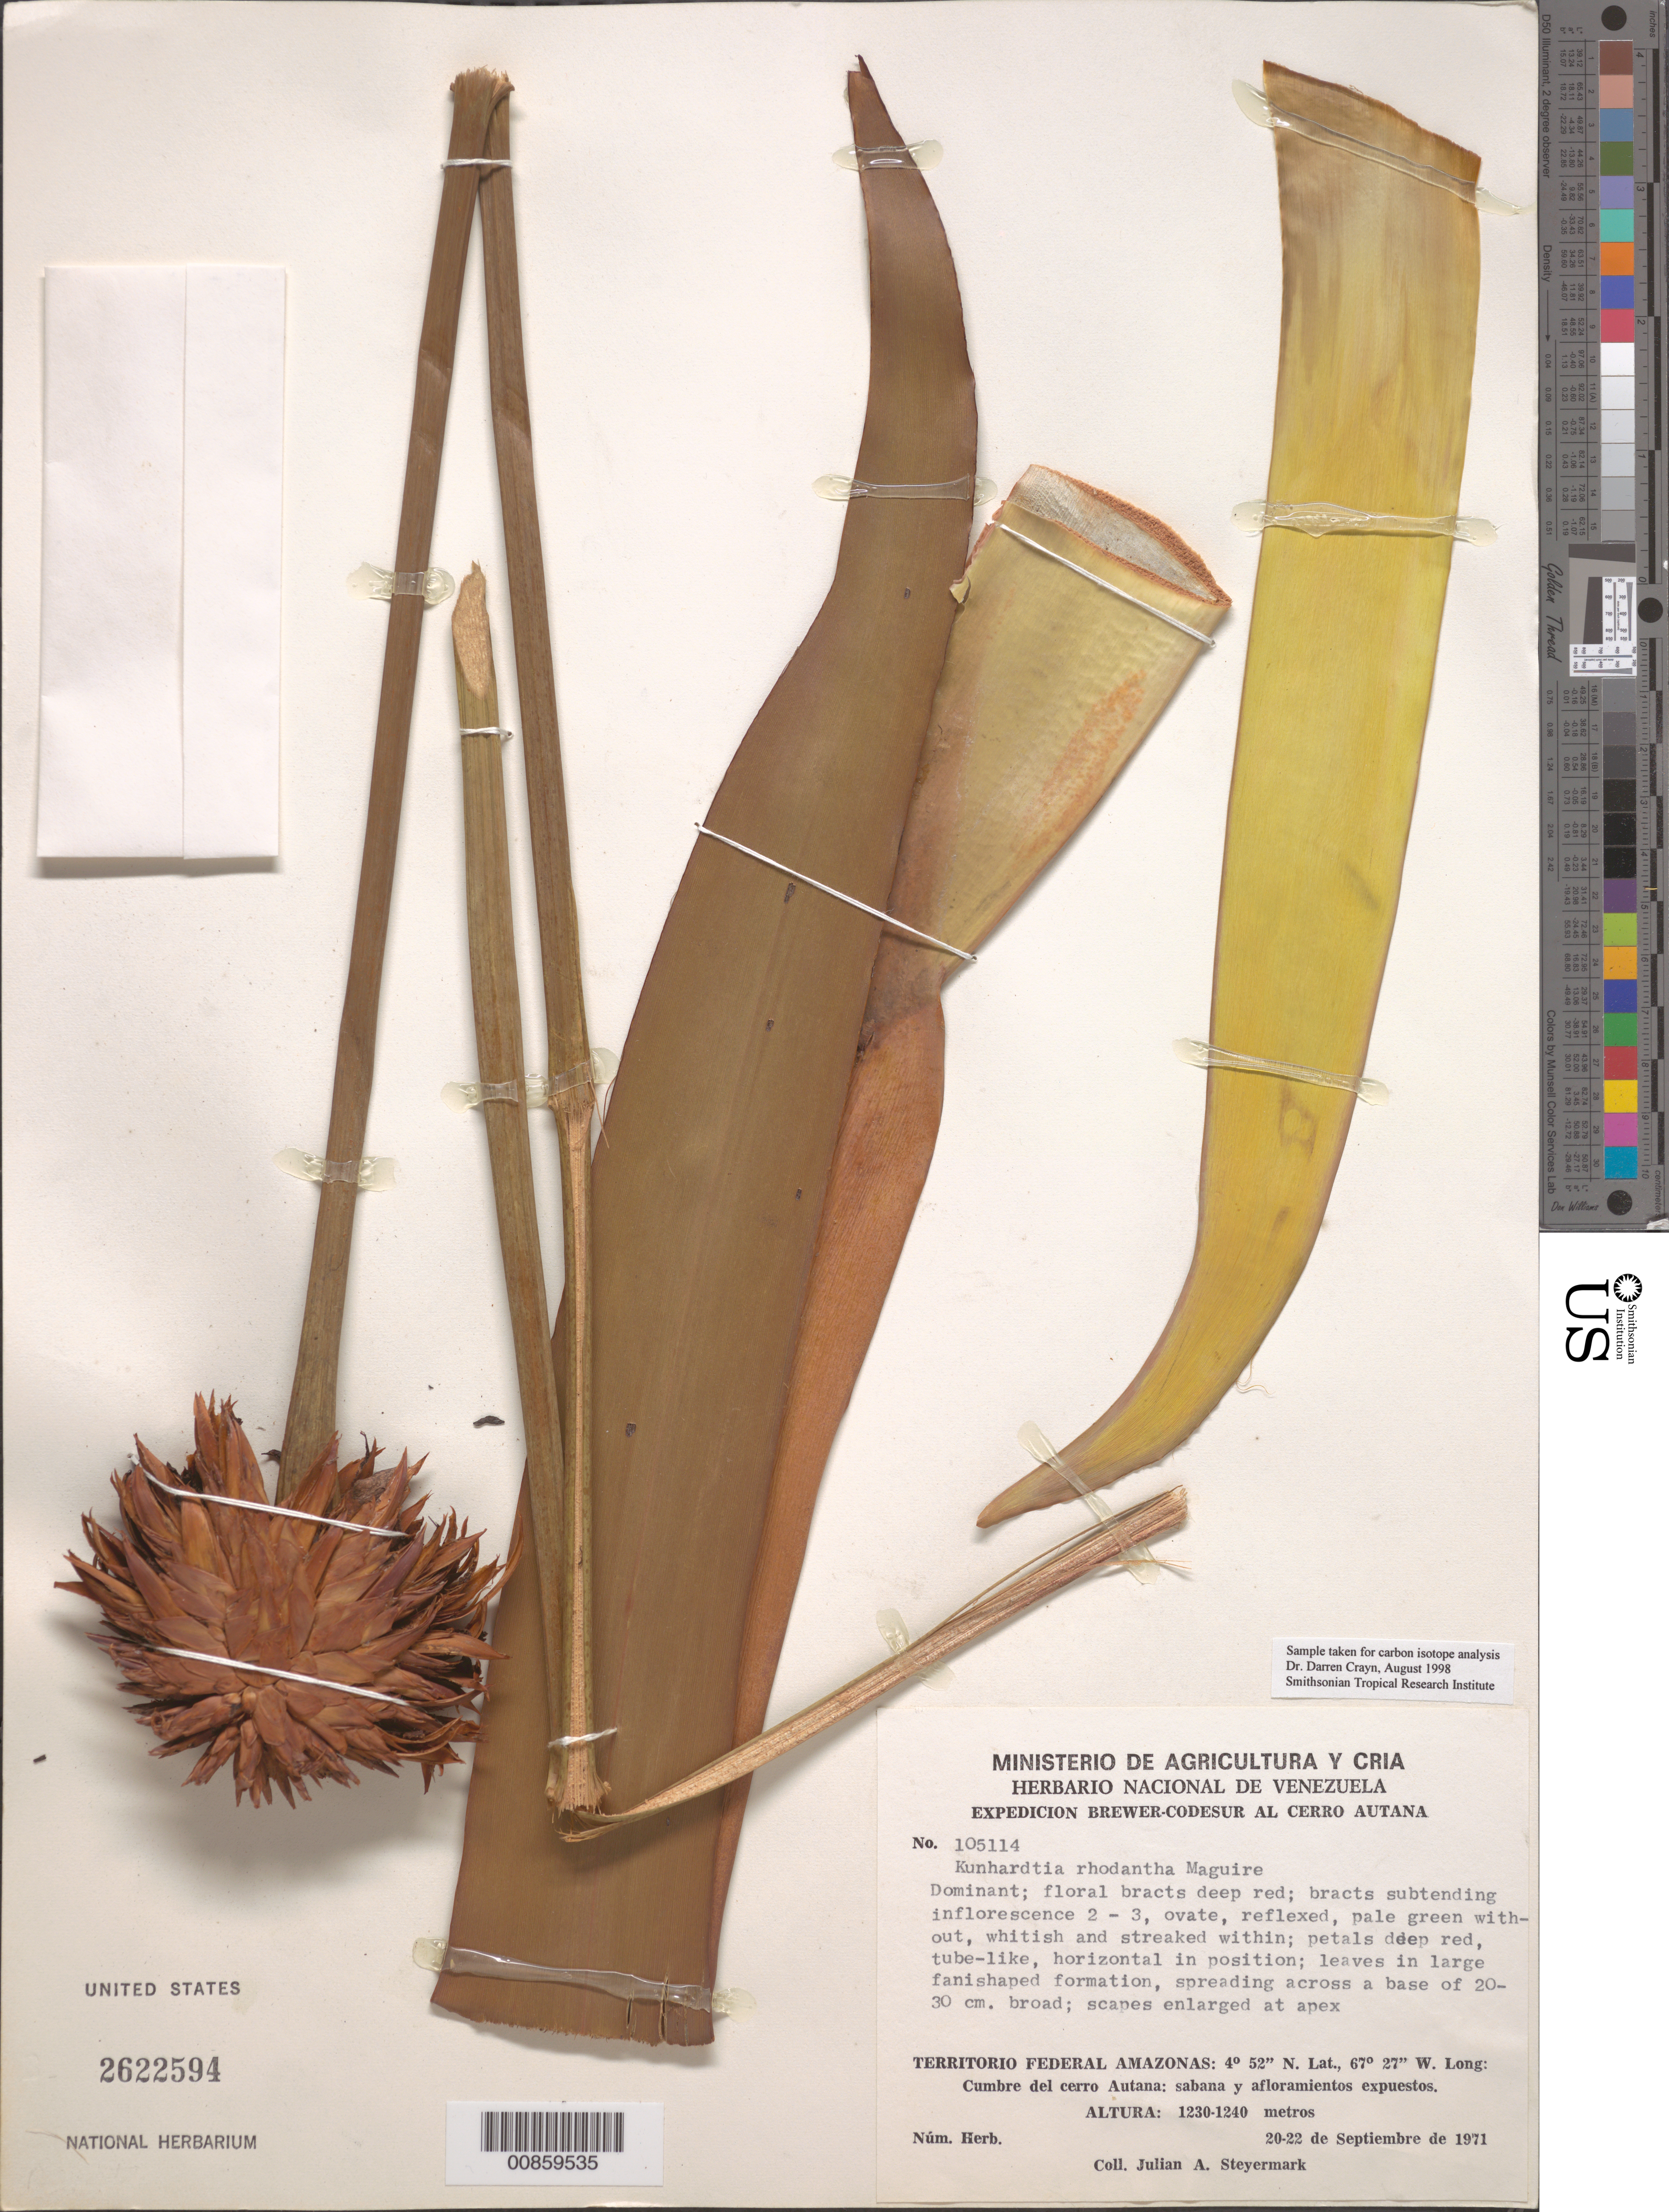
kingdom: Plantae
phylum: Tracheophyta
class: Liliopsida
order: Poales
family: Rapateaceae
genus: Kunhardtia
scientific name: Kunhardtia rhodantha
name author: Maguire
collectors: J. Steyermark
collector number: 105114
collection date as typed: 20-Sep-71 to 22-Sep-71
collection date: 1971-09-20/1971-09-22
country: Venezuela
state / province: Amazonas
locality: Cerro Autana, cumbre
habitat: Sabana y afloramientos expuestos.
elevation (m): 1230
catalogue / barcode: US 2622594